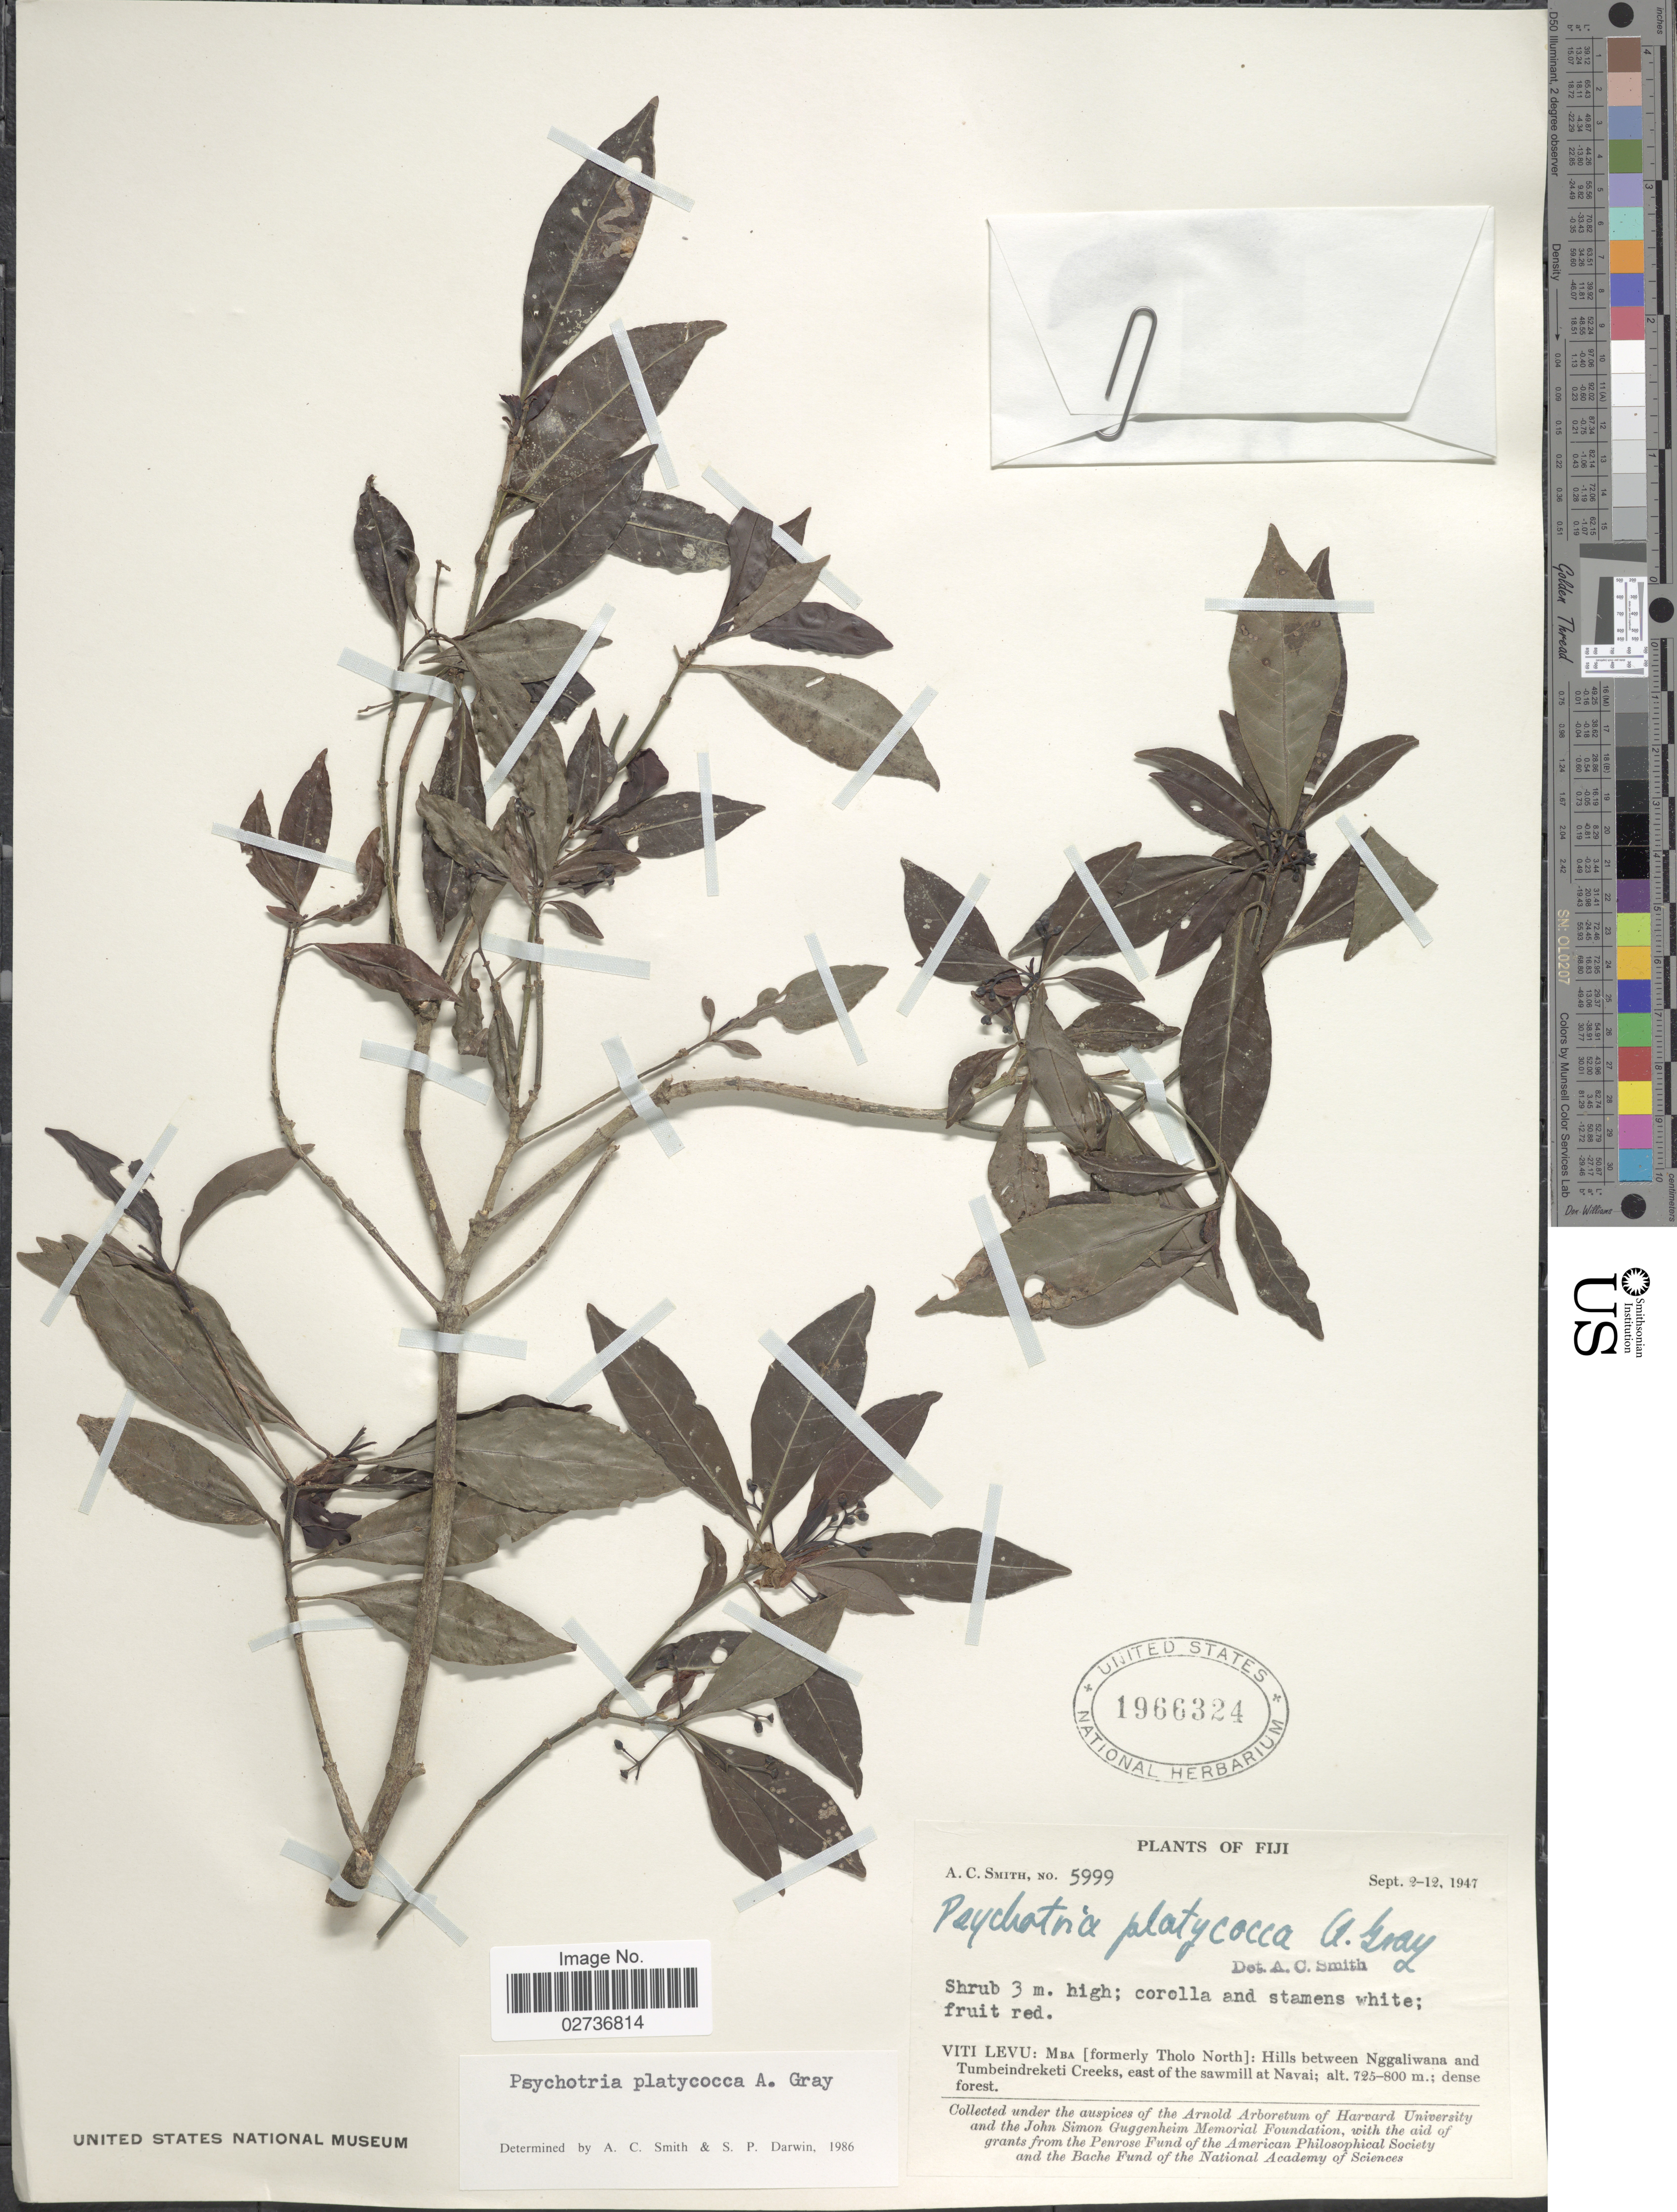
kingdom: Plantae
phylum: Tracheophyta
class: Magnoliopsida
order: Gentianales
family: Rubiaceae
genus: Psychotria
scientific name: Psychotria platycocca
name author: A. Gray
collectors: A. C. Smith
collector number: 5999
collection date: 1947-09-02/1947-09-12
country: Fiji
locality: Viti Levu: Mba [formerly Tholo North]: Hills between Nggaliwana and Tumbeindreketi Creeks, east of the sawmill at Navai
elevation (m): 725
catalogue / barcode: US 1966324